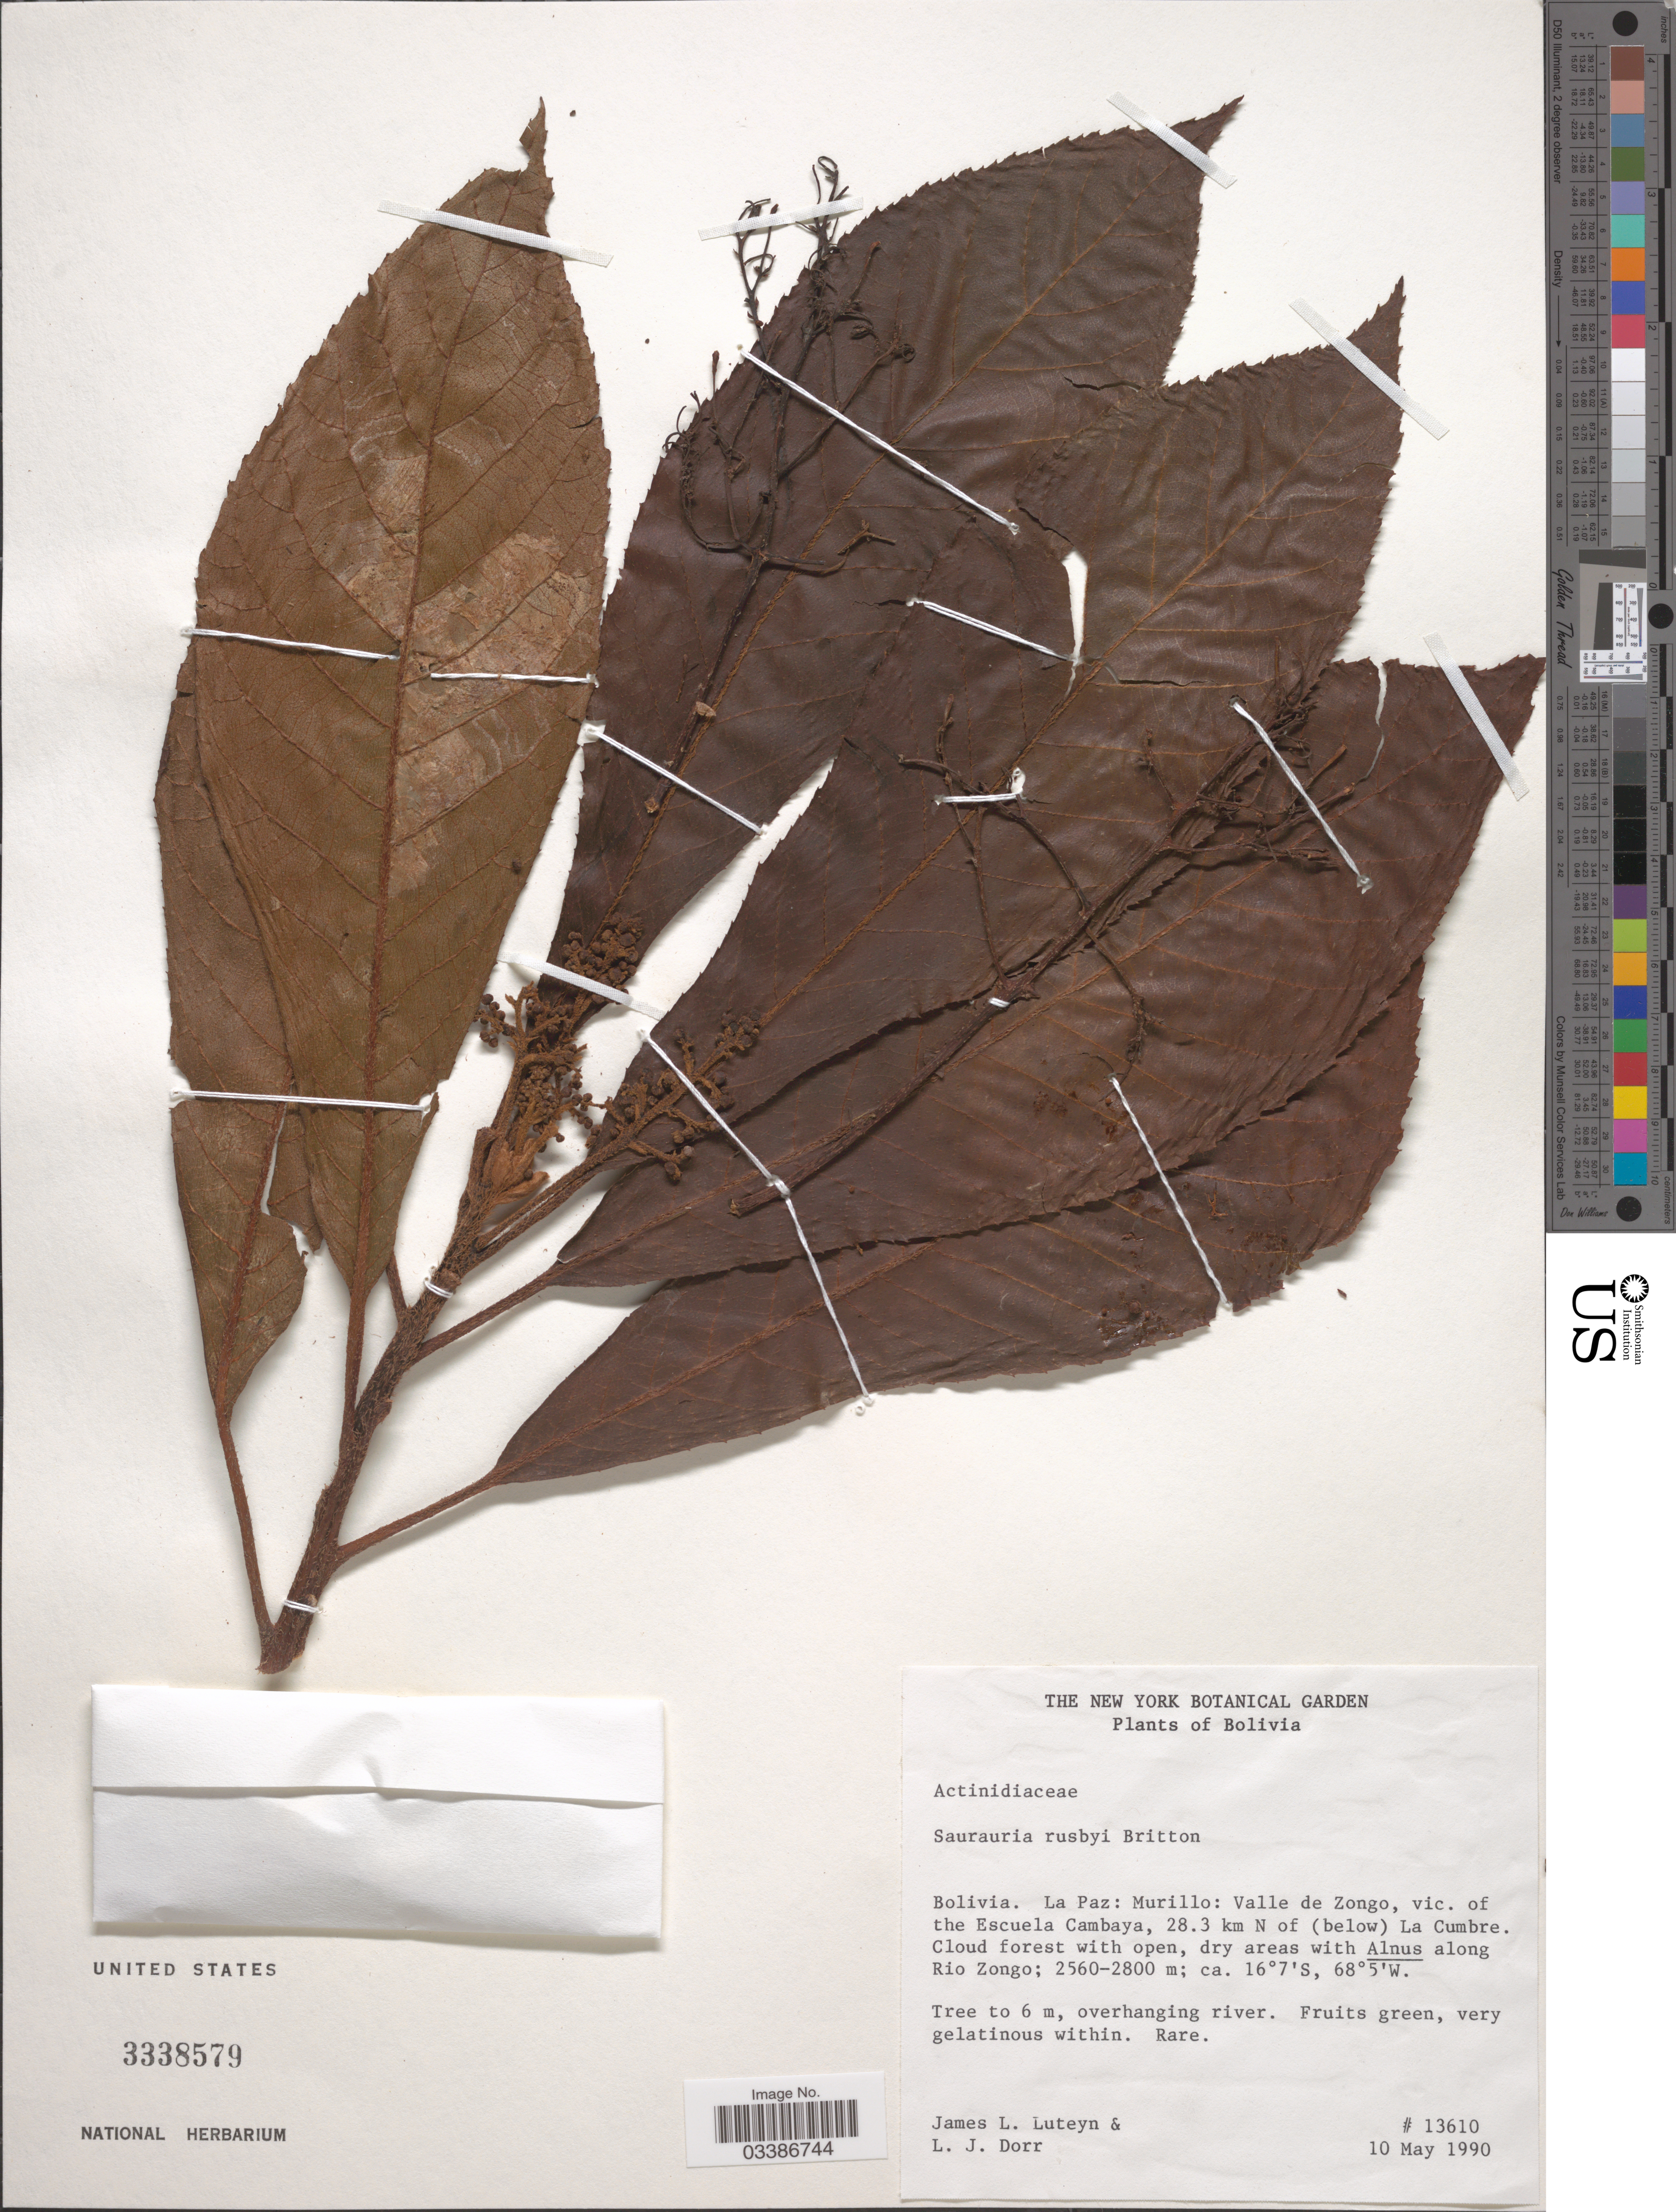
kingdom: Plantae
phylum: Tracheophyta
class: Magnoliopsida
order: Ericales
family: Actinidiaceae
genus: Saurauia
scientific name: Saurauia rusbyi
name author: Britton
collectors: J. Luteyn & L. J. Dorr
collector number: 13610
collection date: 1990-05-10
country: Bolivia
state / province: La Paz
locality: Murillo: Valle de Zongo, vic. of the Escuela Cambaya, 28.3 km N of (below) La Cumbre. Cloud forest with open, dry areas with Alnus along Rio Zongo.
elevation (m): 2560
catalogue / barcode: US 3338579